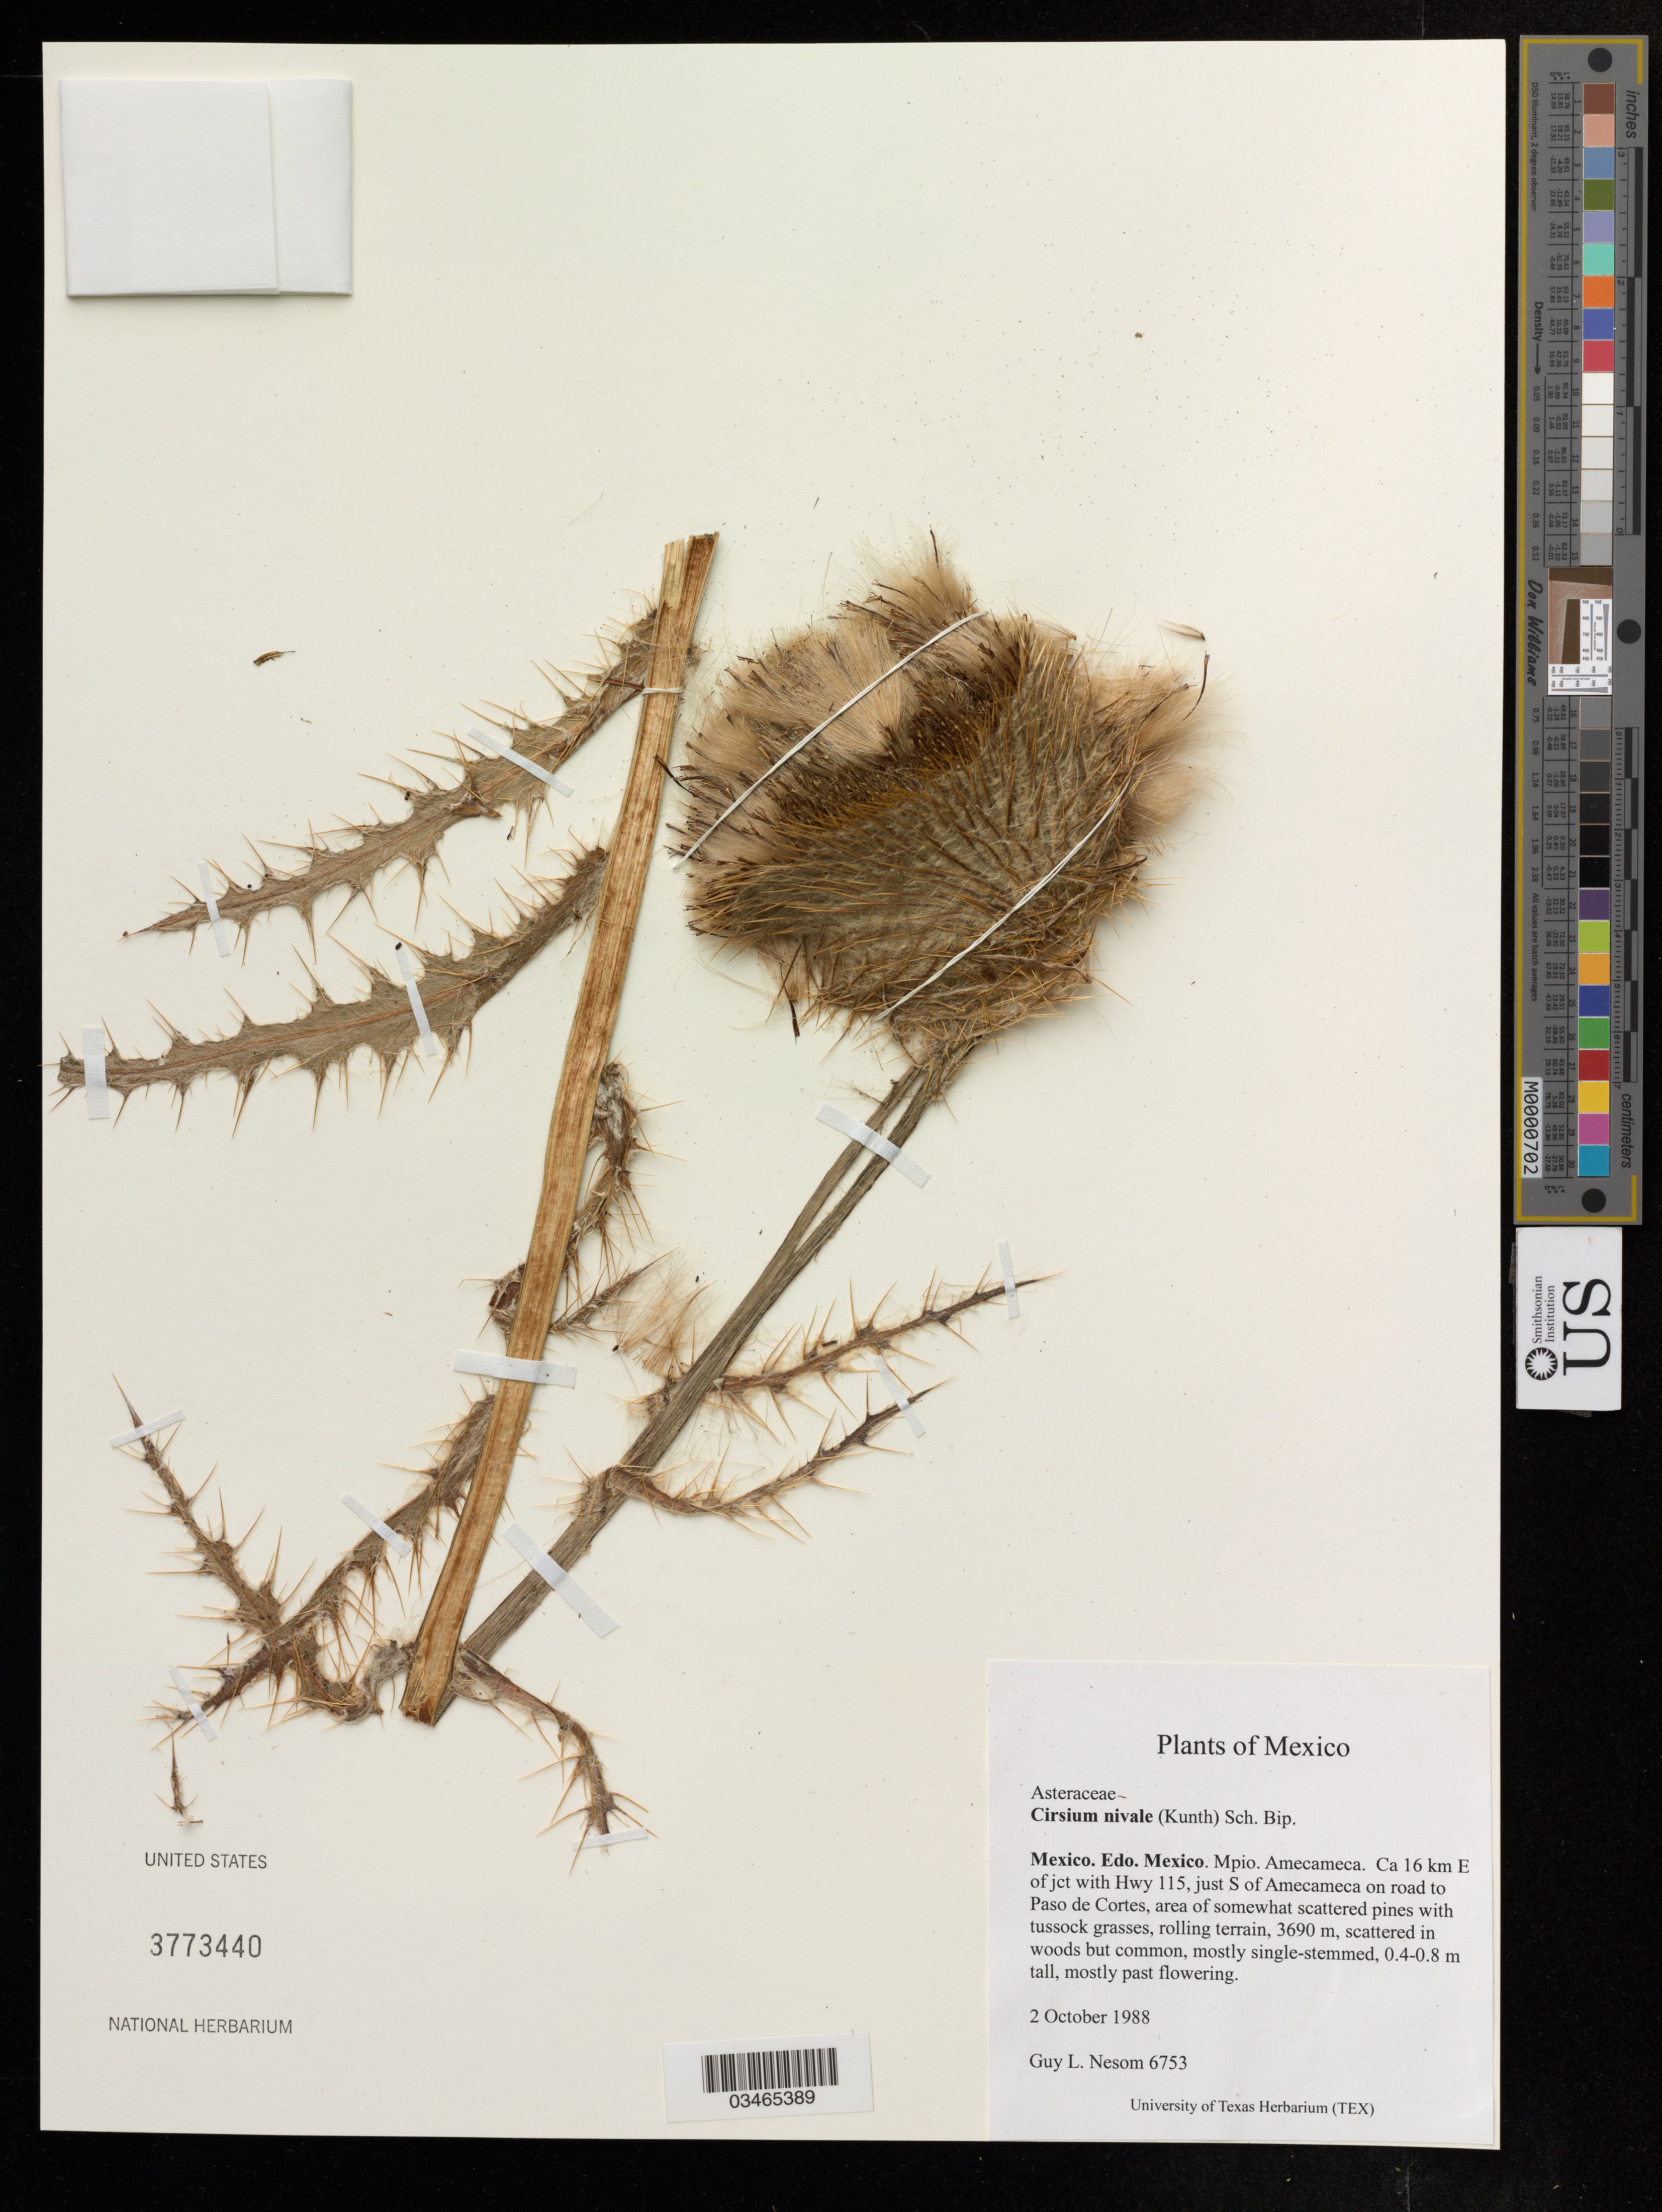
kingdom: Plantae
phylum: Tracheophyta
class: Magnoliopsida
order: Asterales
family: Asteraceae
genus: Cirsium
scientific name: Cirsium nivale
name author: (Kunth) F. Dietr.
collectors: G. L. Nesom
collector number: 6753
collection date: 1988-10-02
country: Mexico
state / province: México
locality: Edo, Mpio Amecameca, Ca 16 km E of jct with Hwy 115, just S of Amecameca on road to Paso de Cortes, area of somewhat scattered pines with tussock grasses, rolling terrain.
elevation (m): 3690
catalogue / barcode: US 3773440